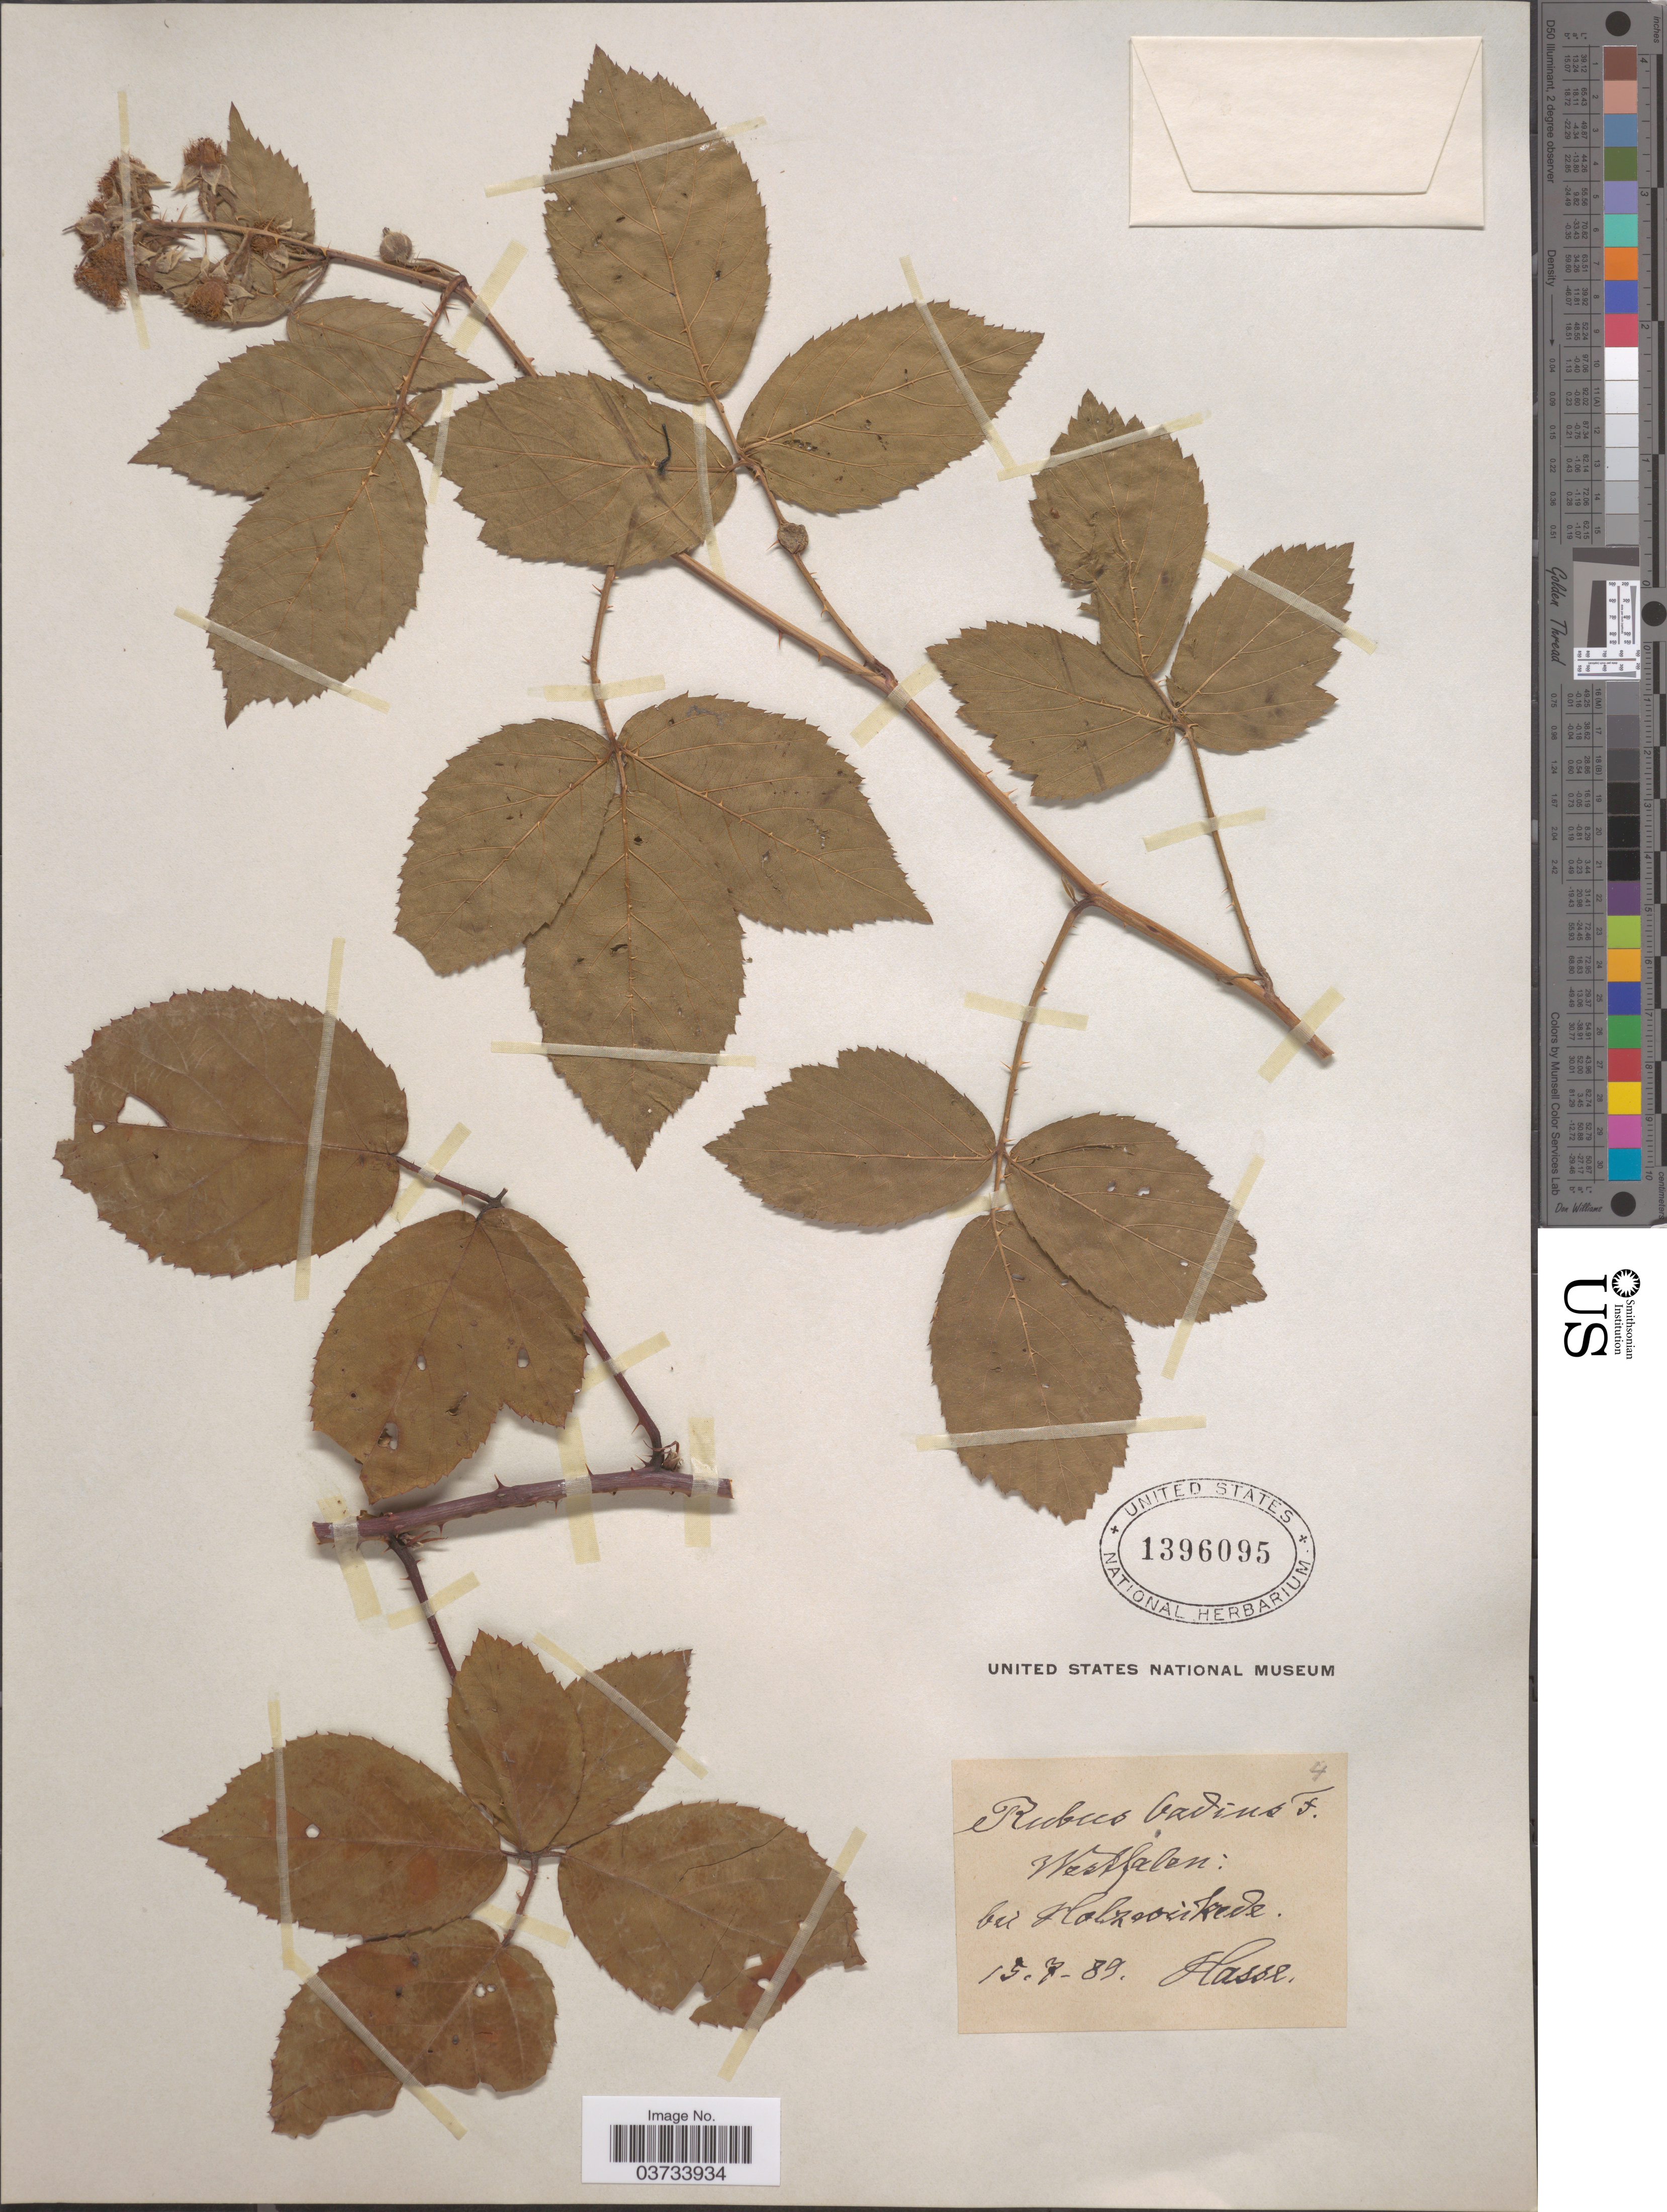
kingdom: Plantae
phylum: Tracheophyta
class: Magnoliopsida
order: Rosales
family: Rosaceae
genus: Rubus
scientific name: Rubus badius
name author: Focke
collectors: -. Hasse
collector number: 4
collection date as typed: Transcribed d/m/y: 15/7/89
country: Germany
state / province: Nordrhein-Westfalen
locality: Westfalen: bei Holzwickede.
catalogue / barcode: US 1396095